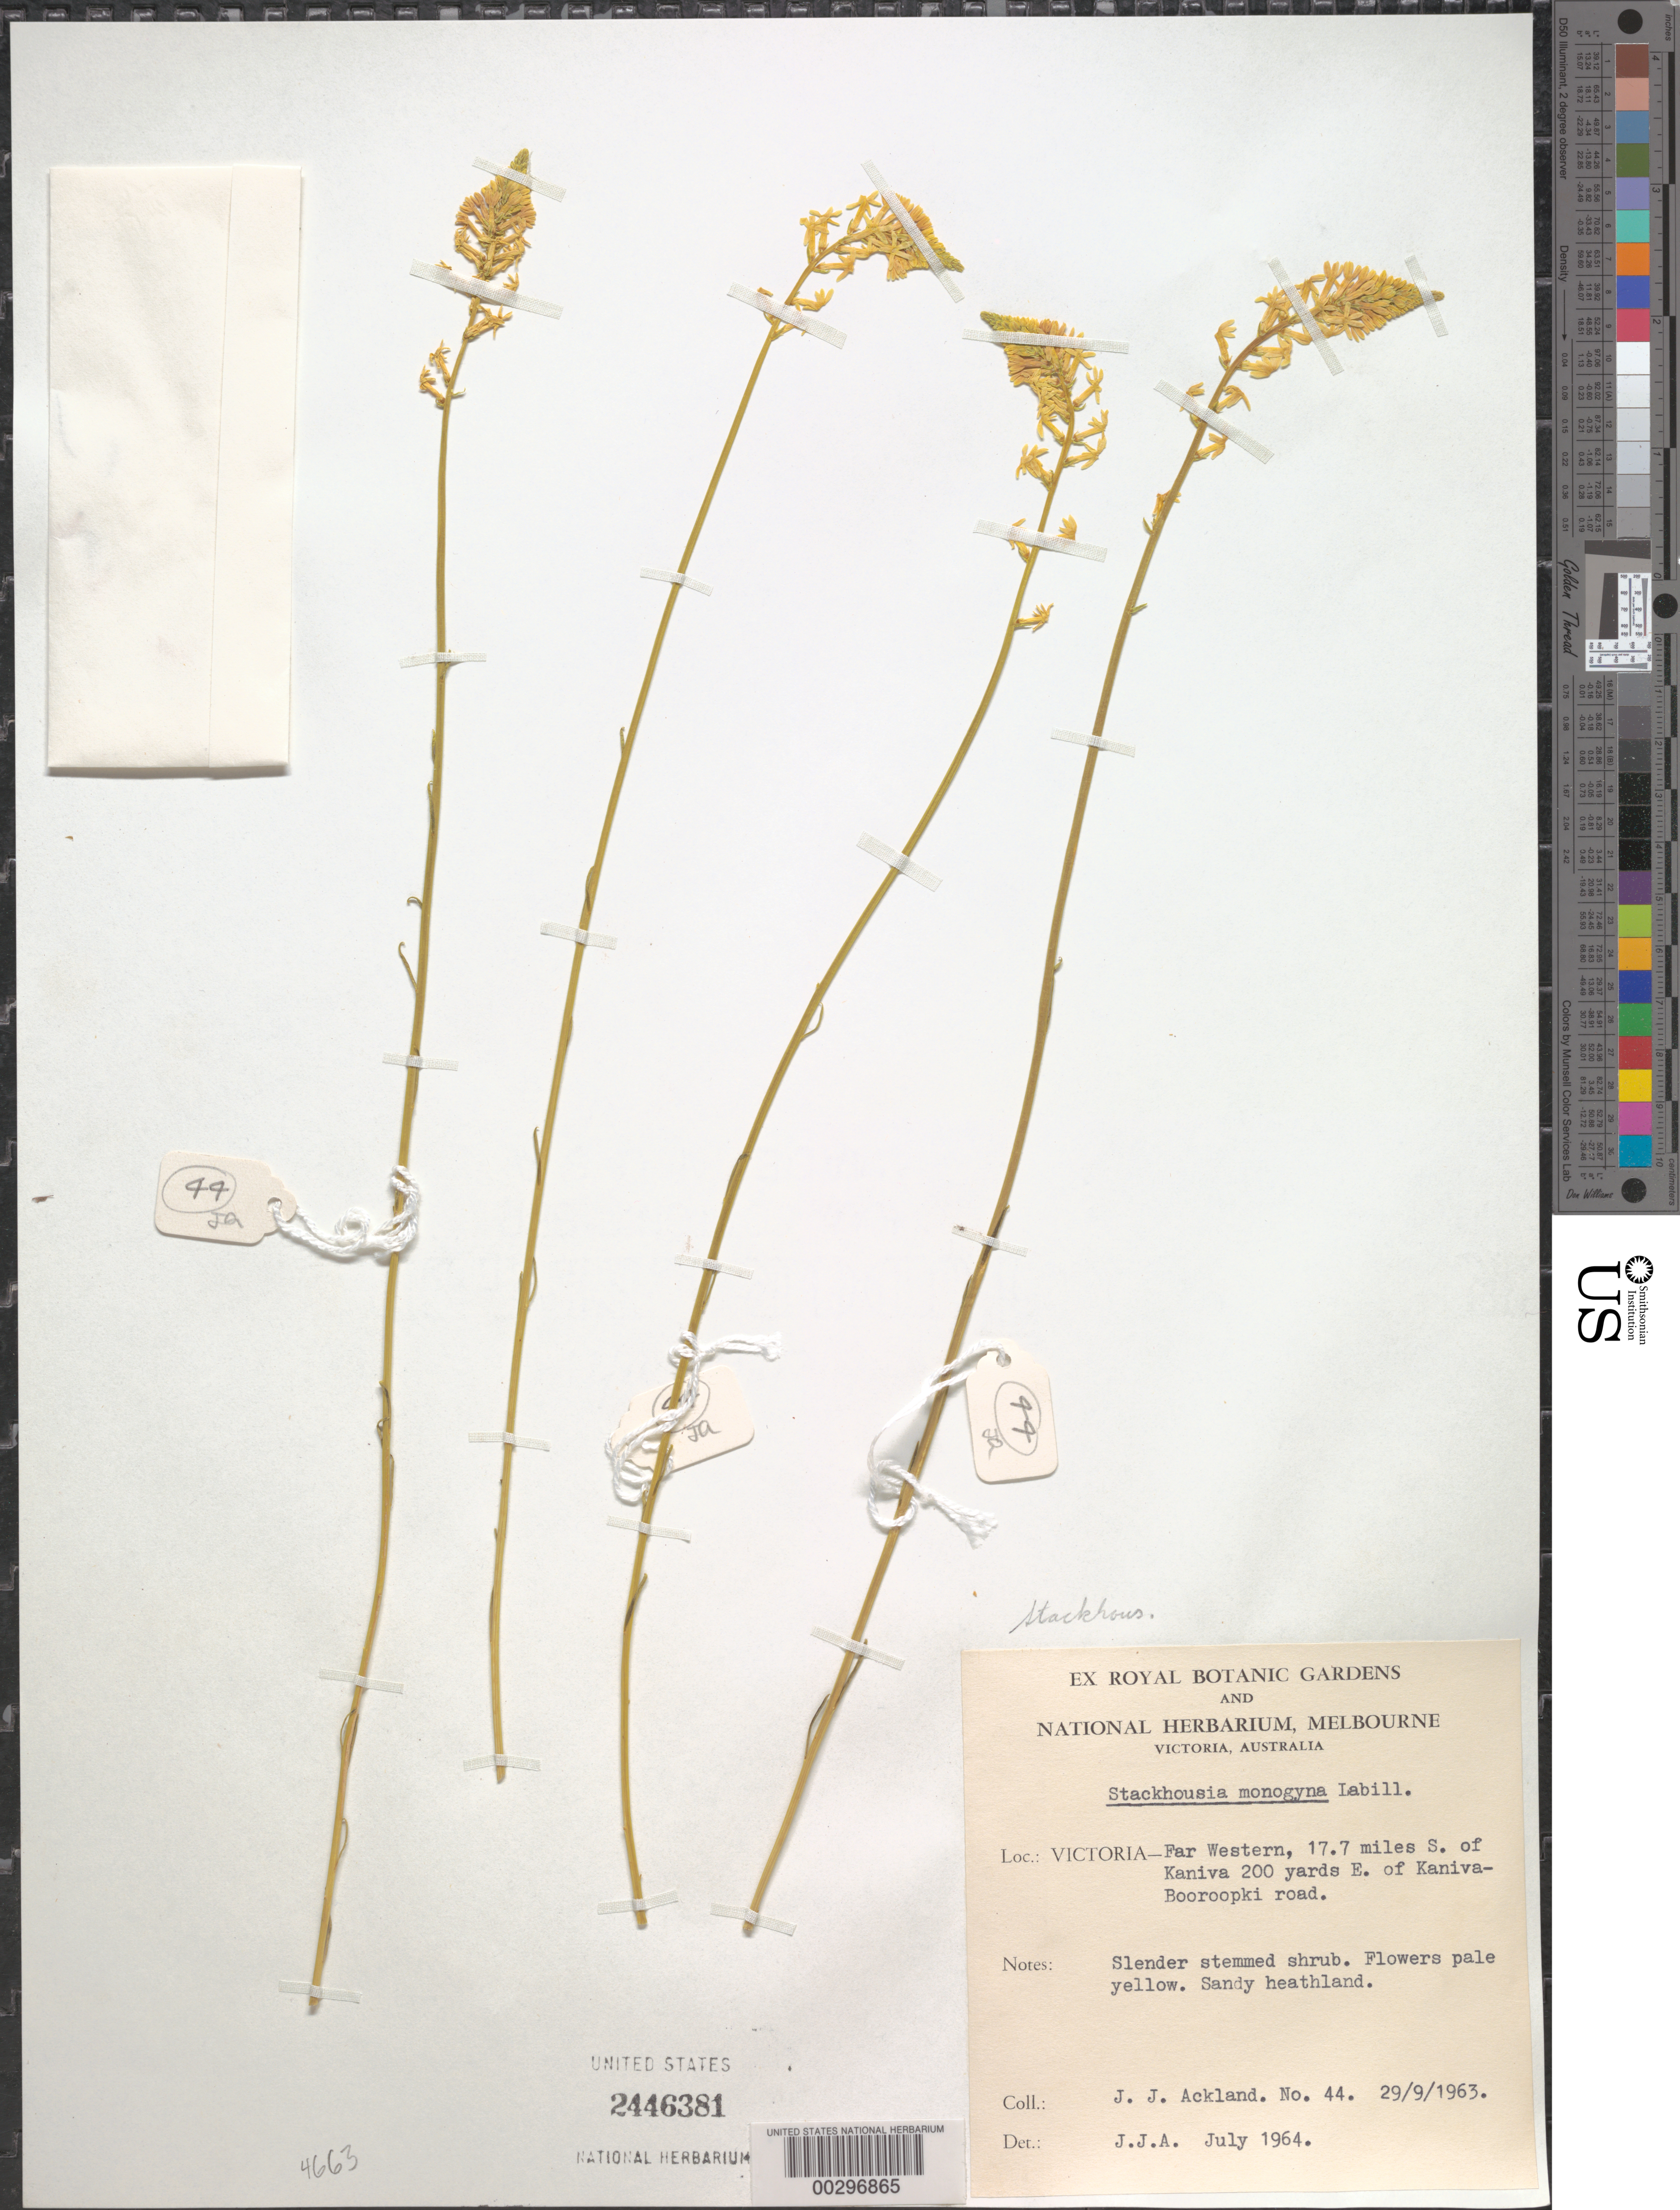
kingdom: Plantae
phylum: Tracheophyta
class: Magnoliopsida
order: Celastrales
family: Celastraceae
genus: Stackhousia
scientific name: Stackhousia monogyna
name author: Labill.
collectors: J. J. Ackland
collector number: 44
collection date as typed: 29 Sep 1963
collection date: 1963-09-29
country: Australia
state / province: Victoria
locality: S of kaniva, e of kaniva - booroopi rd.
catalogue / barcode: US 2446381